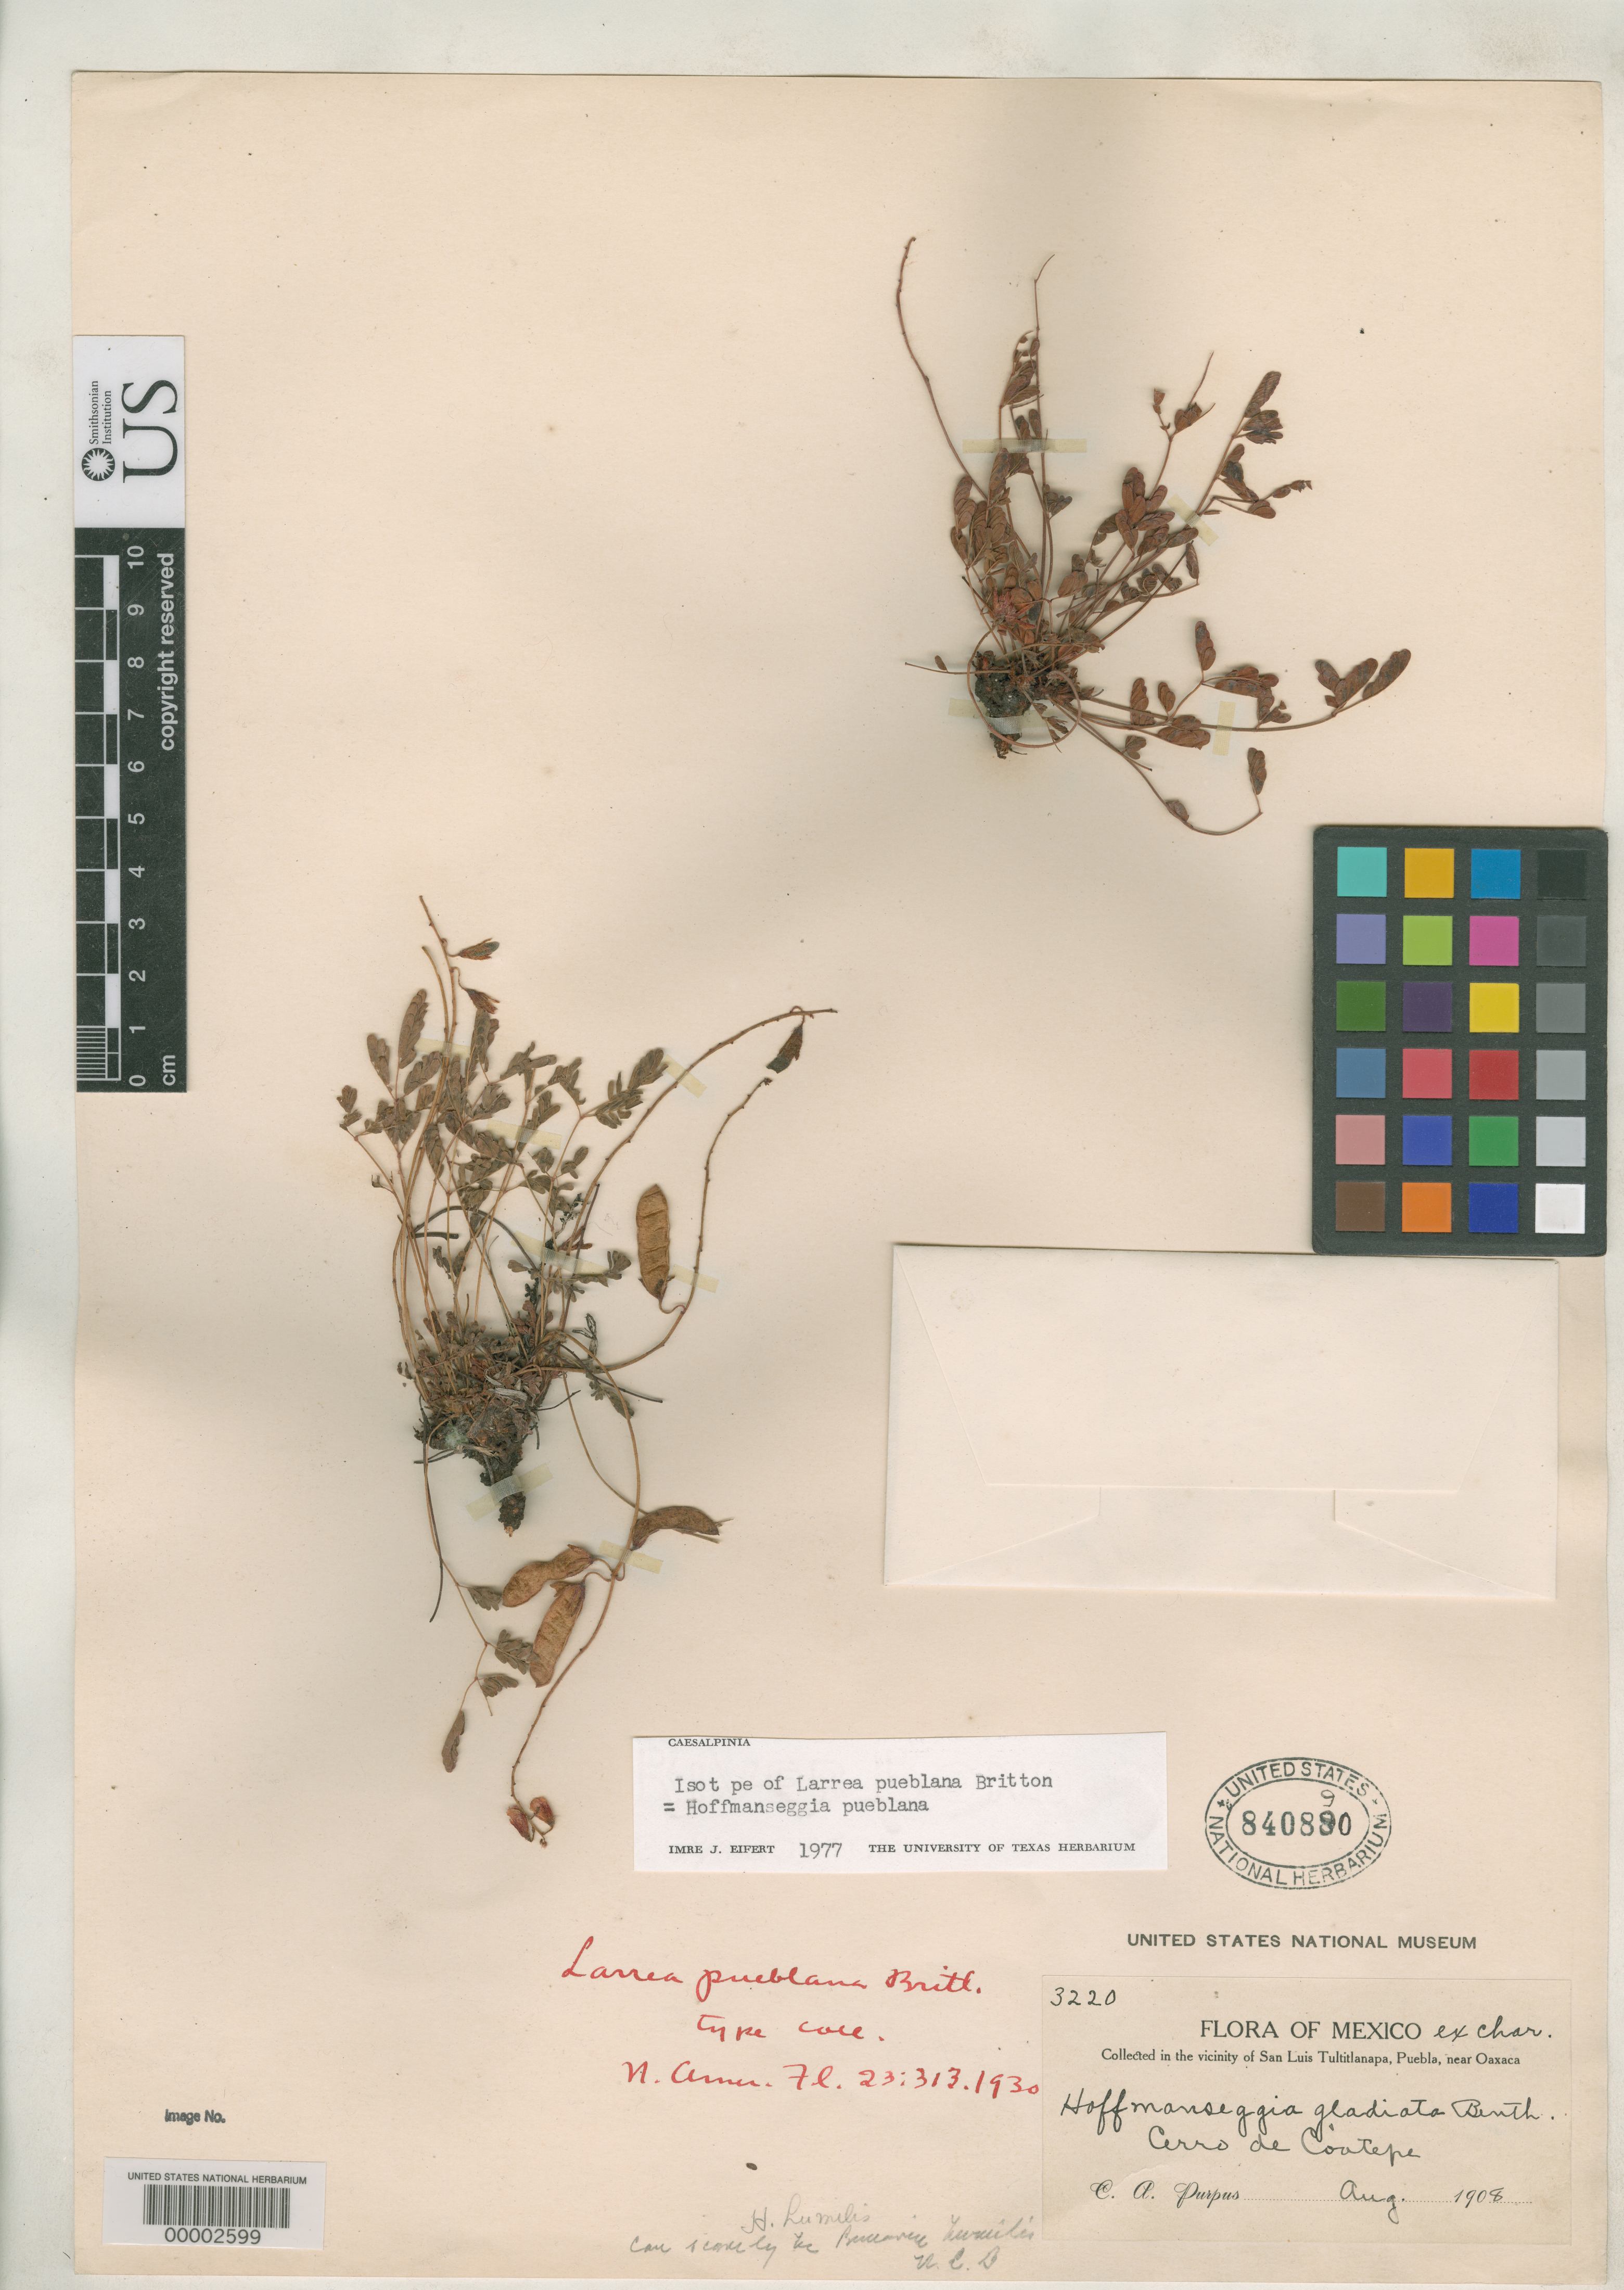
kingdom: Plantae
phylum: Tracheophyta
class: Magnoliopsida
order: Fabales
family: Fabaceae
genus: Larrea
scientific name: Larrea pueblana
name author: Britton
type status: Isotype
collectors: C. A. Purpus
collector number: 3220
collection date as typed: Aug 1908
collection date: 1908-08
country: Mexico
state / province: Puebla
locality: Cerro de Coatepec.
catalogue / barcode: US 840890